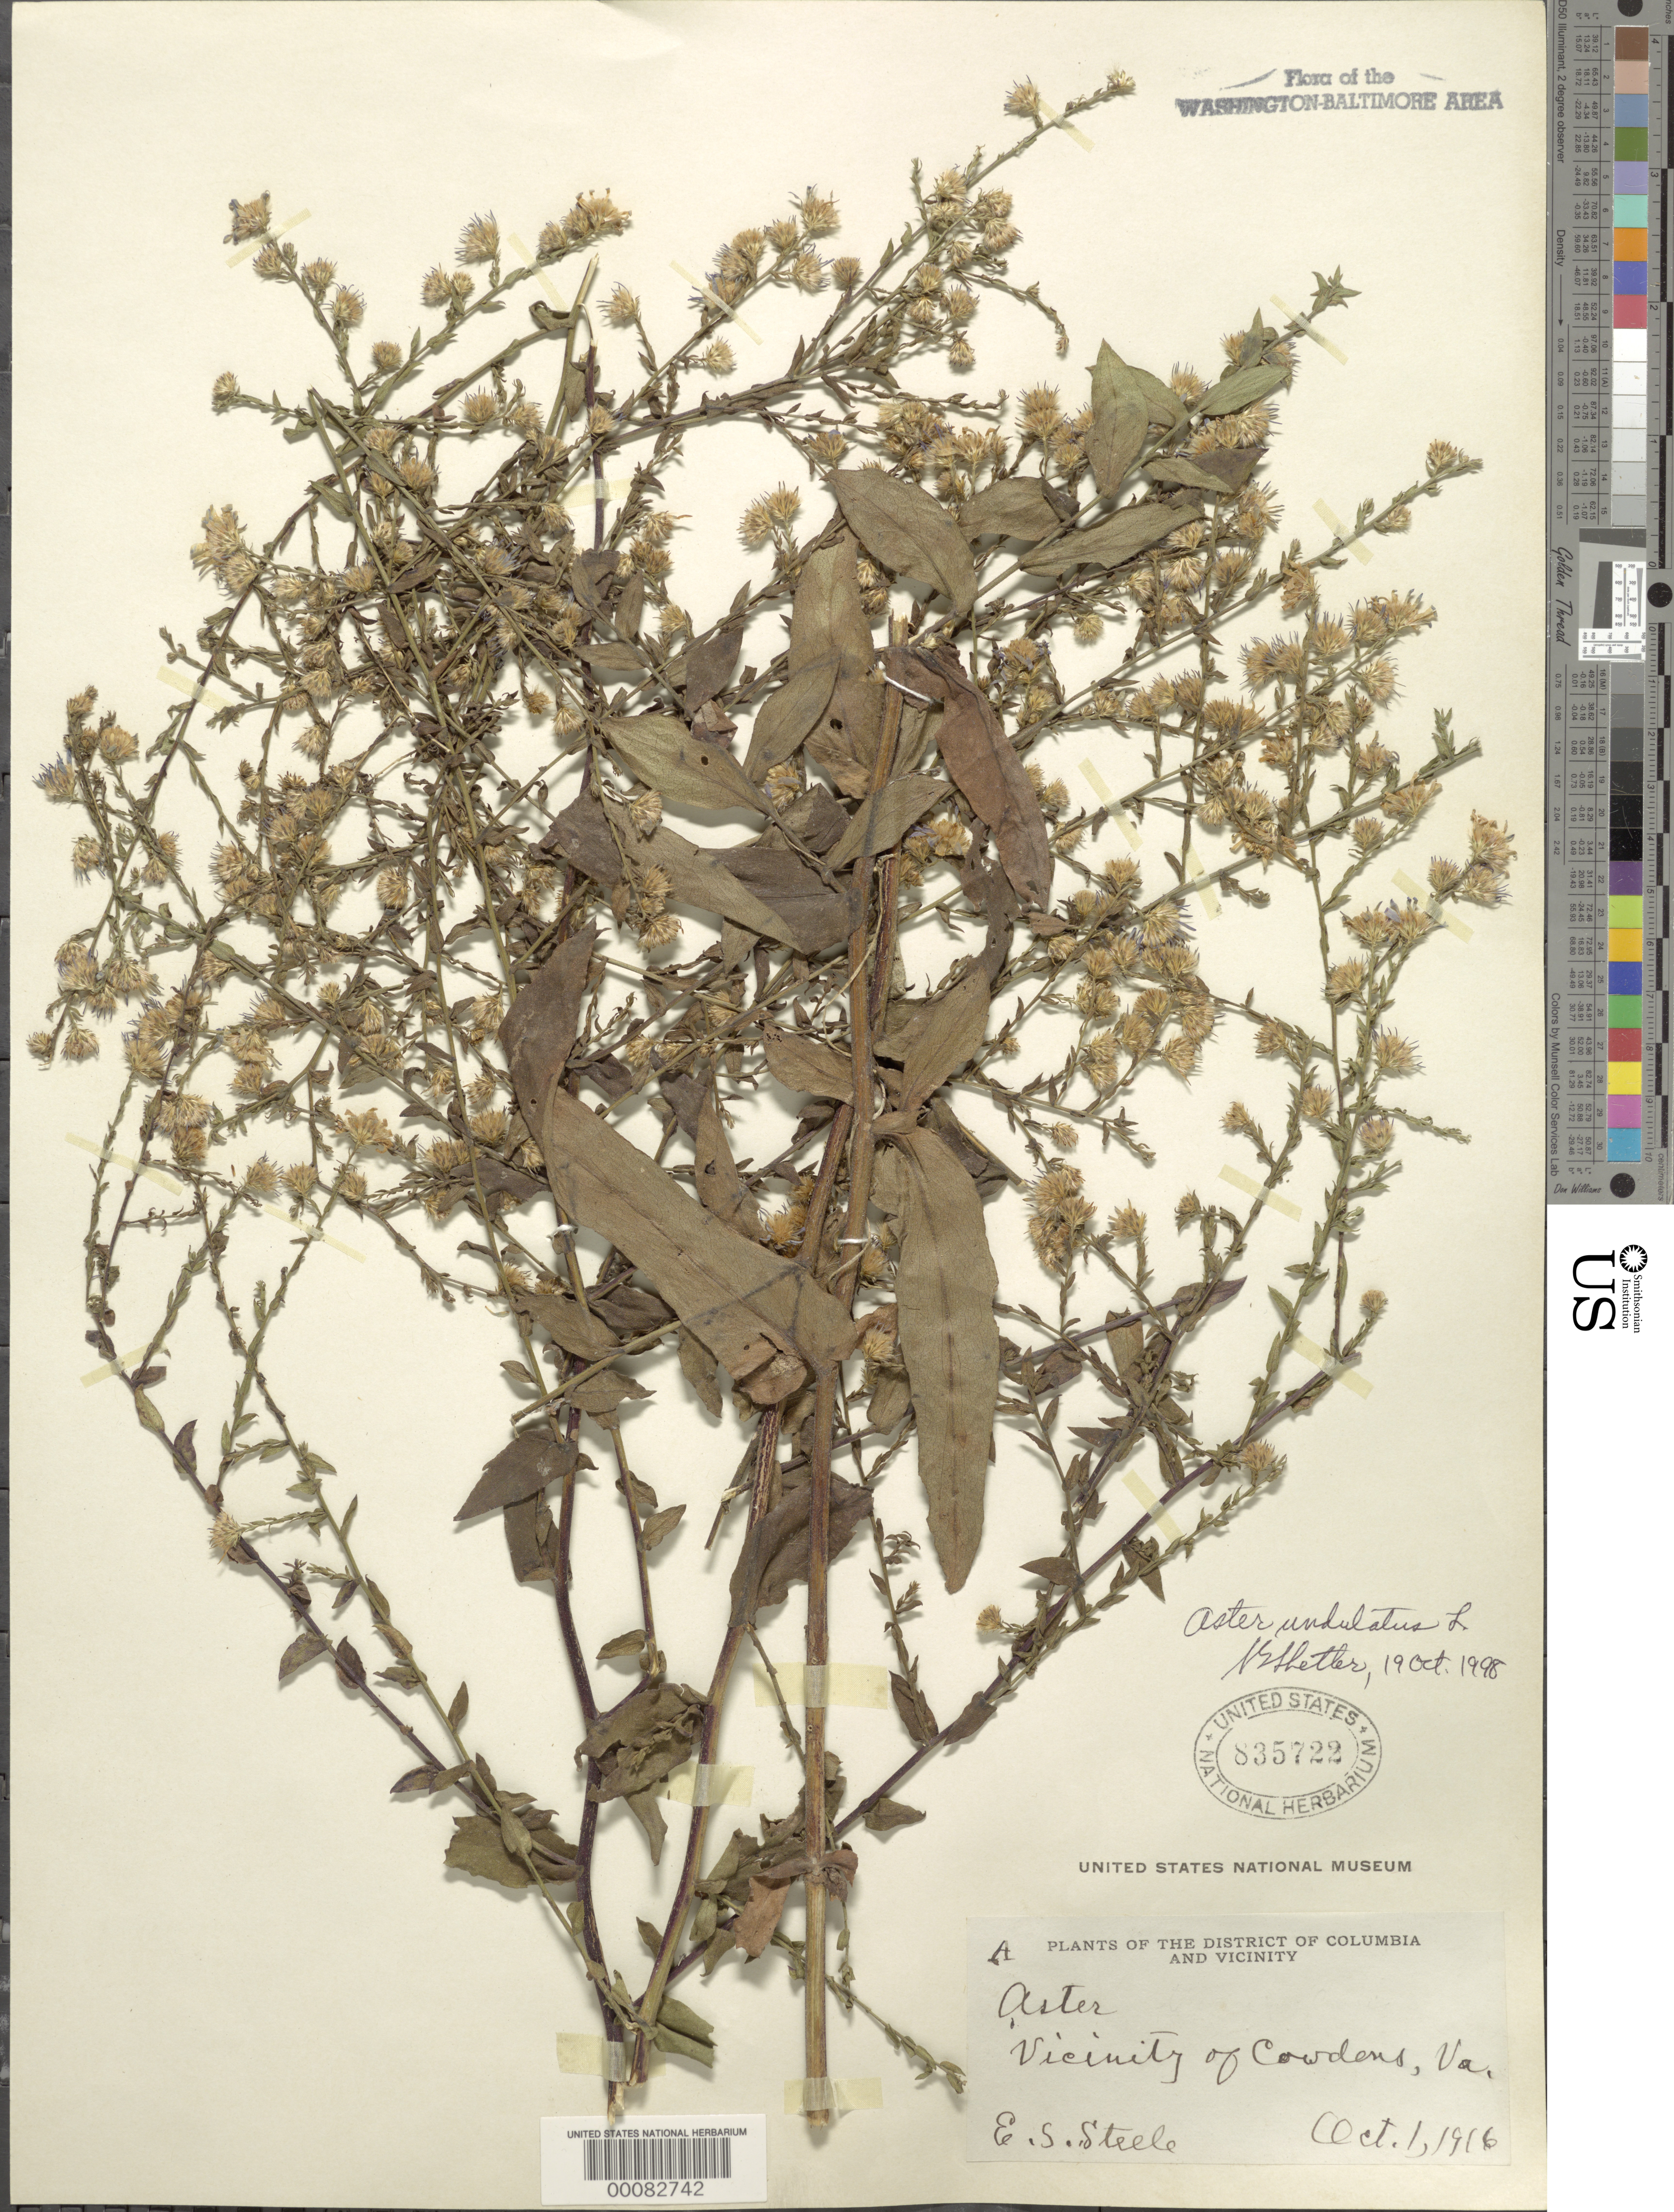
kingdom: Plantae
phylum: Tracheophyta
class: Magnoliopsida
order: Asterales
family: Asteraceae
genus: Symphyotrichum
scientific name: Symphyotrichum undulatum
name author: (L.) G.L. Nesom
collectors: E. Steele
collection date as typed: -1 Oct 1916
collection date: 1916-10-01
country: United States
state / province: Virginia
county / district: Arlington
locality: Cowdons vicinity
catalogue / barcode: US 835722